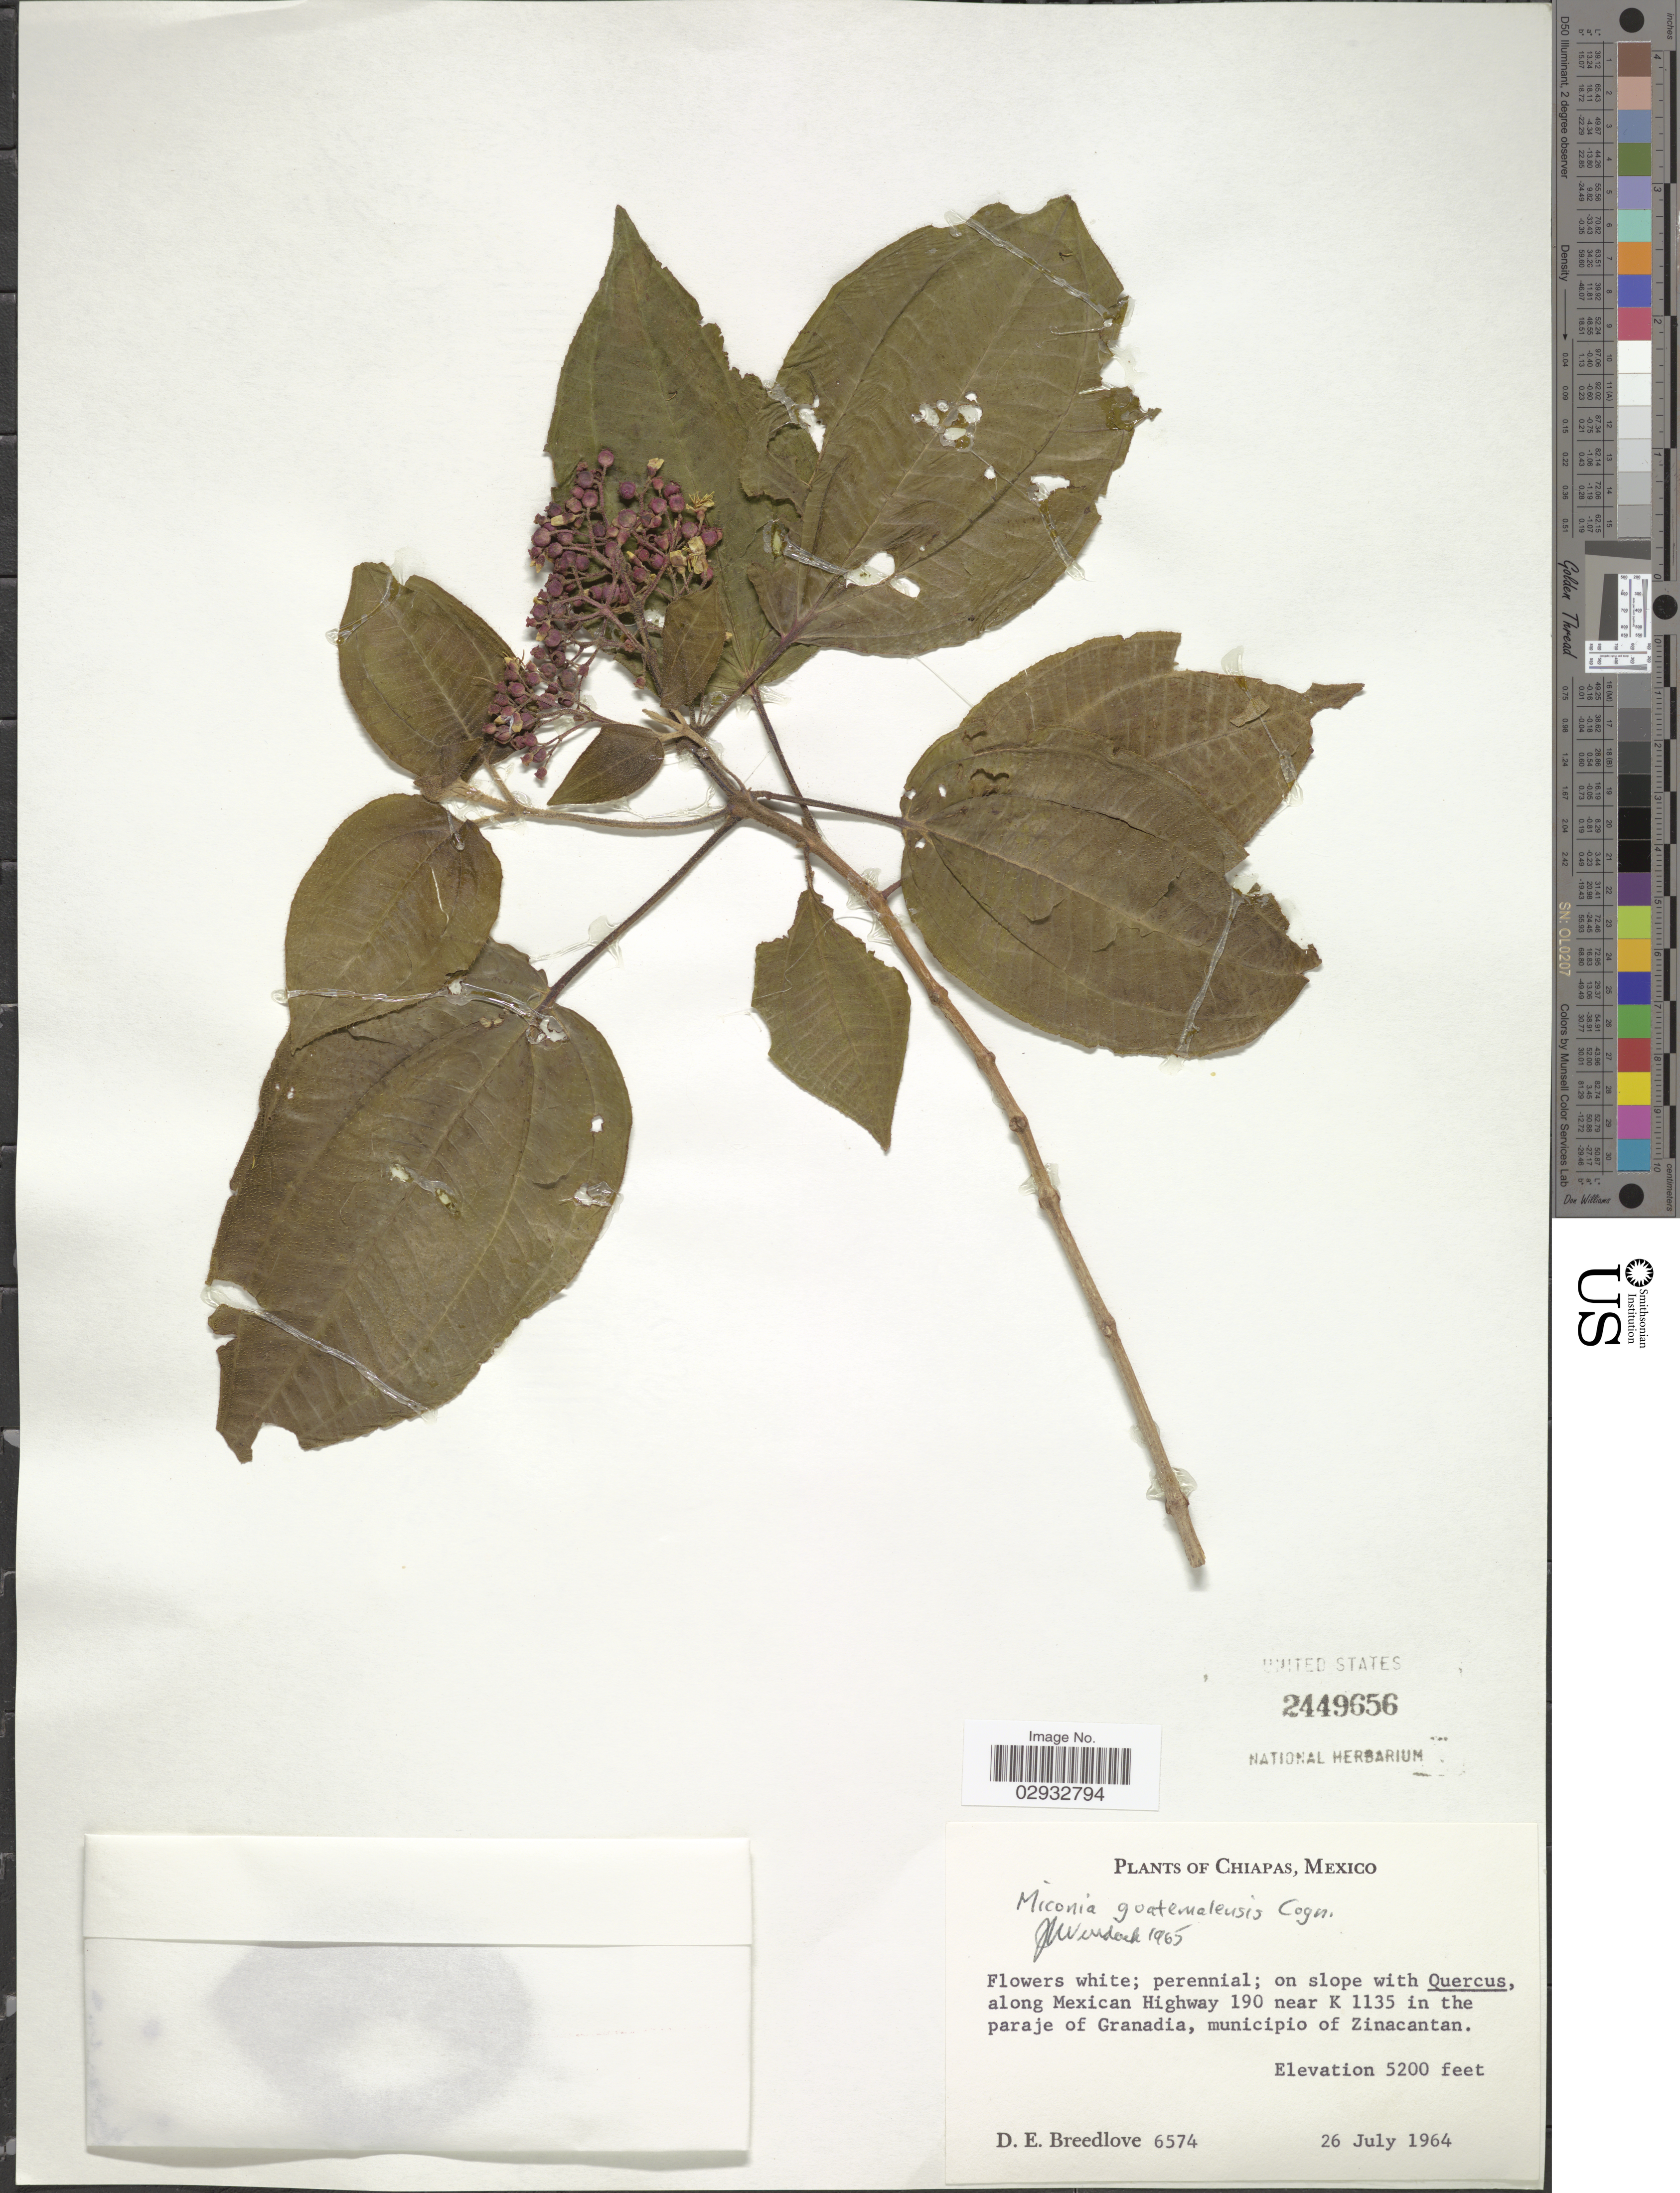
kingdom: Plantae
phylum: Tracheophyta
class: Magnoliopsida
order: Myrtales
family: Melastomataceae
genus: Miconia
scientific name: Miconia guatemalensis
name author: Cogn. in Donn. Sm.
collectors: D. E. Breedlove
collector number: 6574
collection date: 1964-07-26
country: Mexico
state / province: Chiapas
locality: Along Mexican Highwayb 190 near K 1135 in the paraje of Granadia, municipio of Zinacantan.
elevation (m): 1585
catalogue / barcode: US 2449656